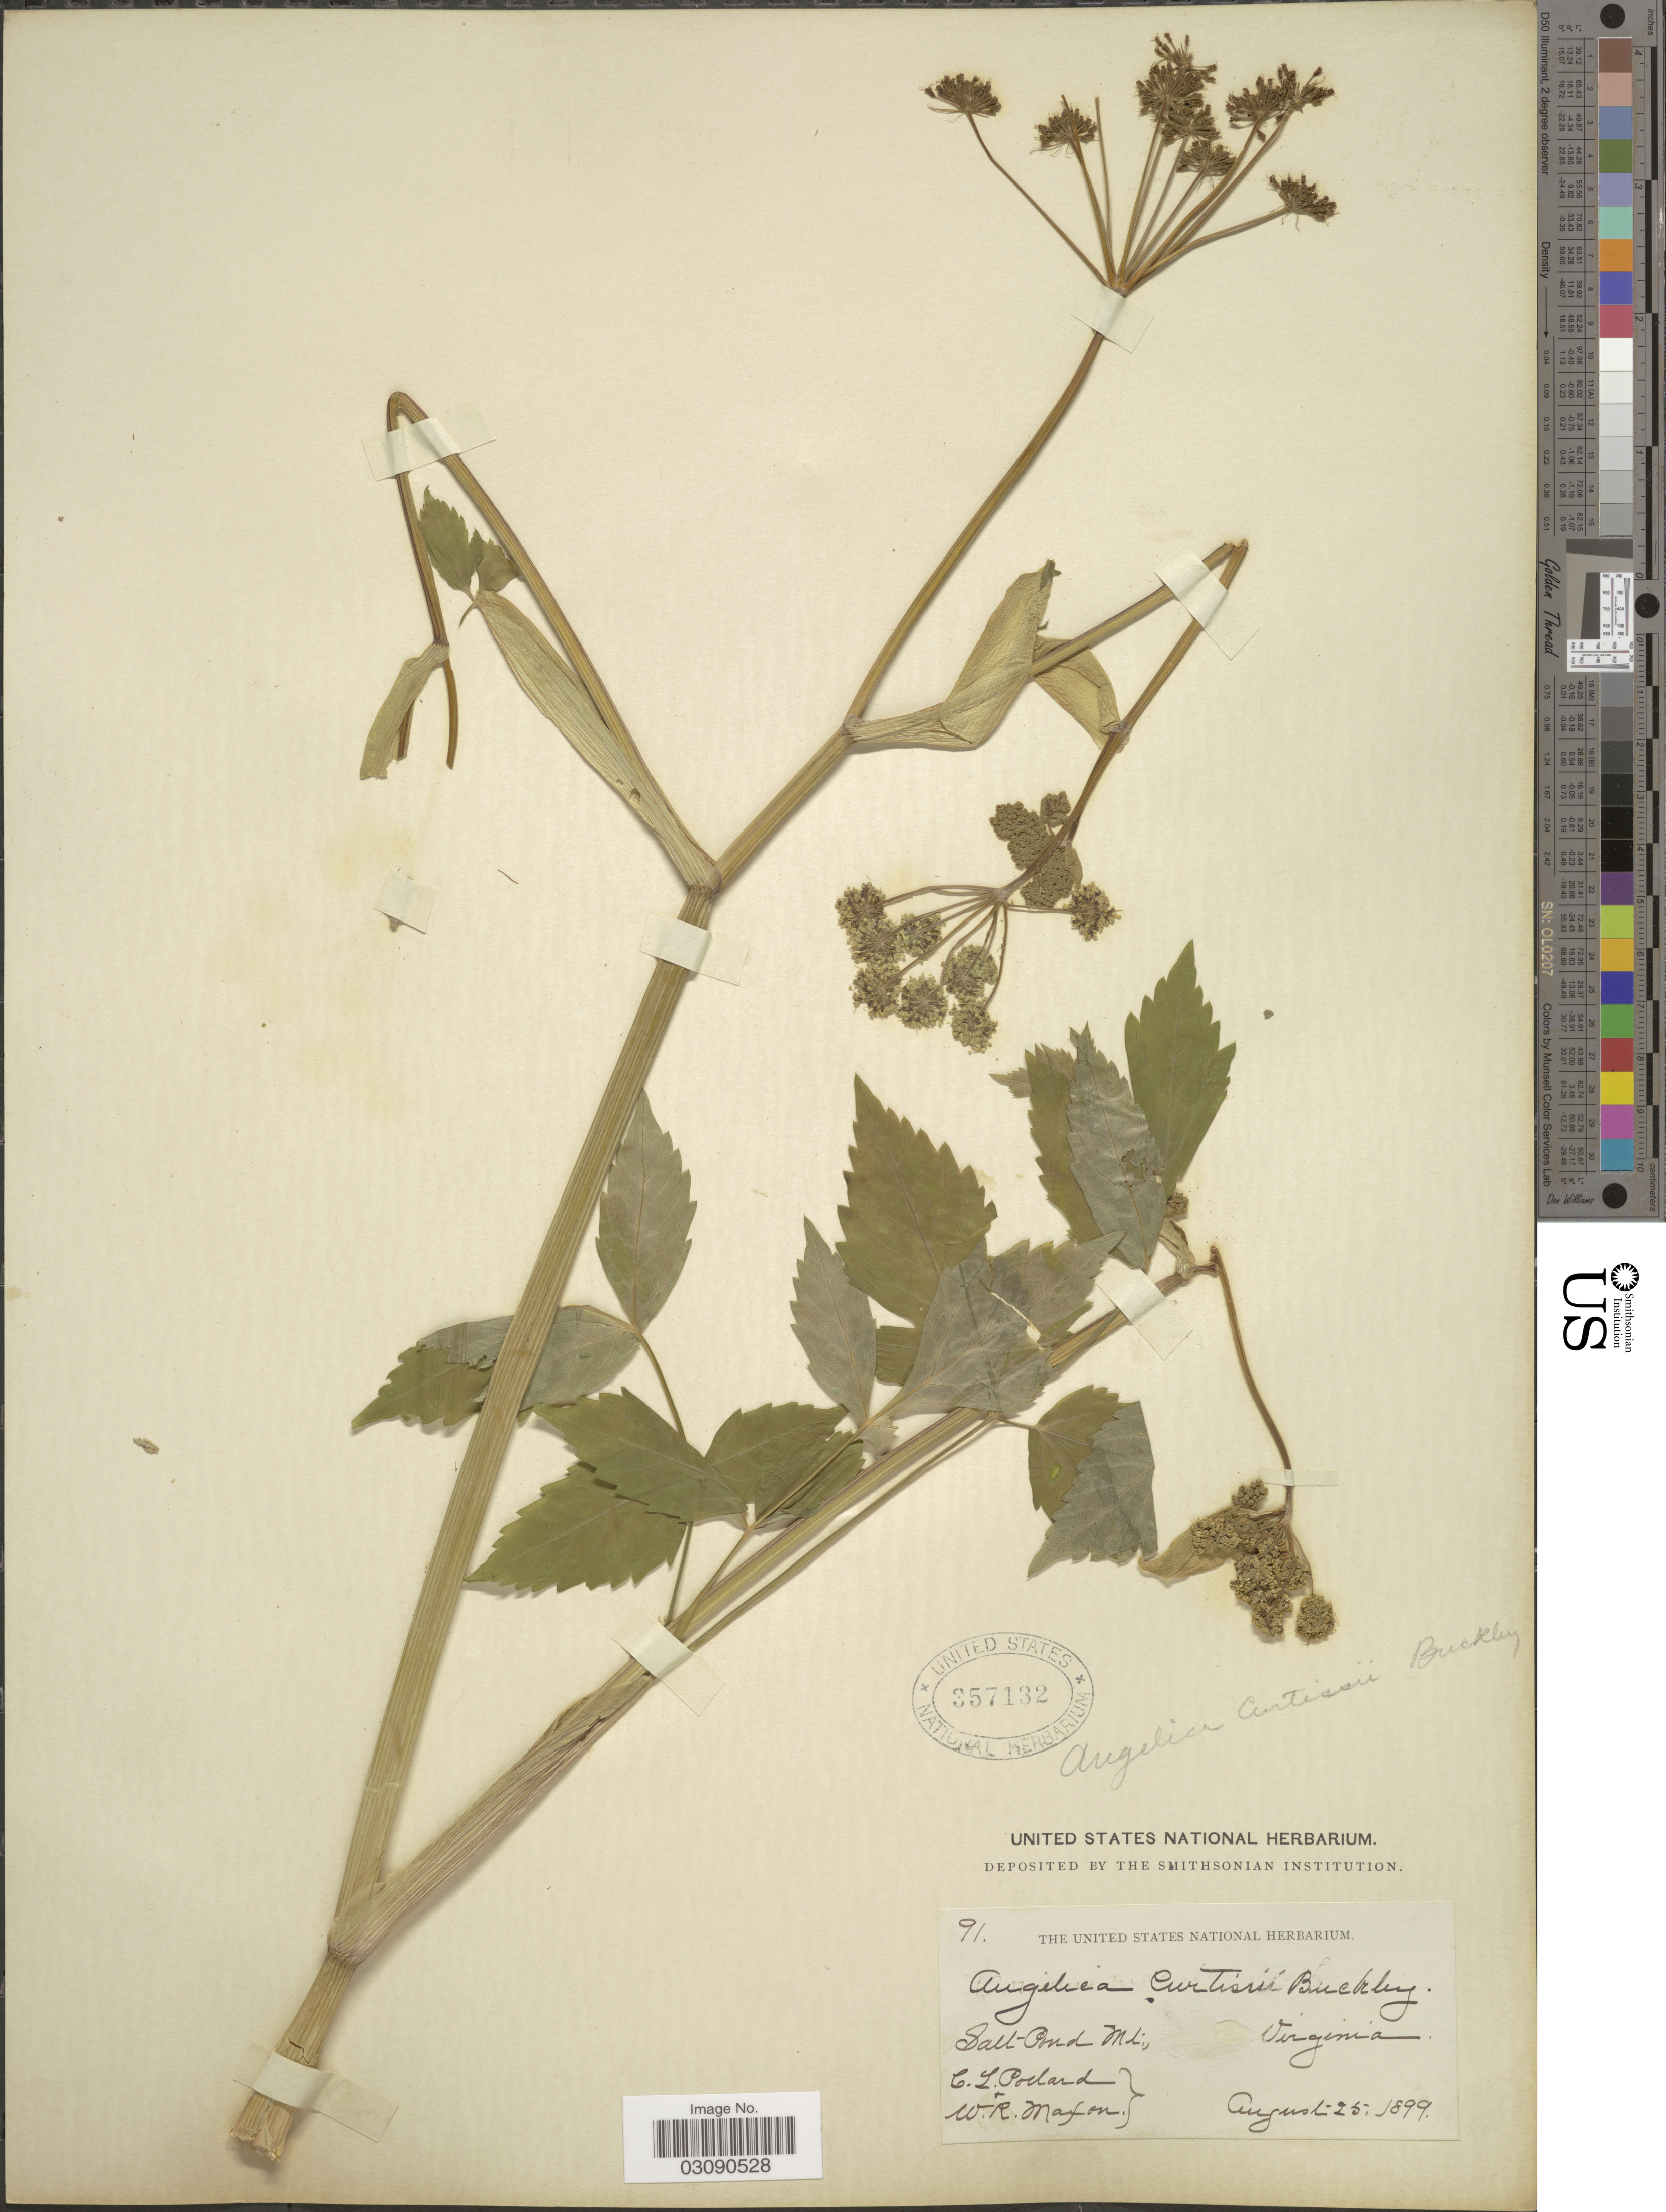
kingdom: Plantae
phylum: Tracheophyta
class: Magnoliopsida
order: Apiales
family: Apiaceae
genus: Angelica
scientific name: Angelica triquinata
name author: Michx.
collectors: C. L. Pollard & W. R. Maxon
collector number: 91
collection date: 1899-08-25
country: United States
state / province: Virginia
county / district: Giles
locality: Salt Pond Mt.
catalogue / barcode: US 357132